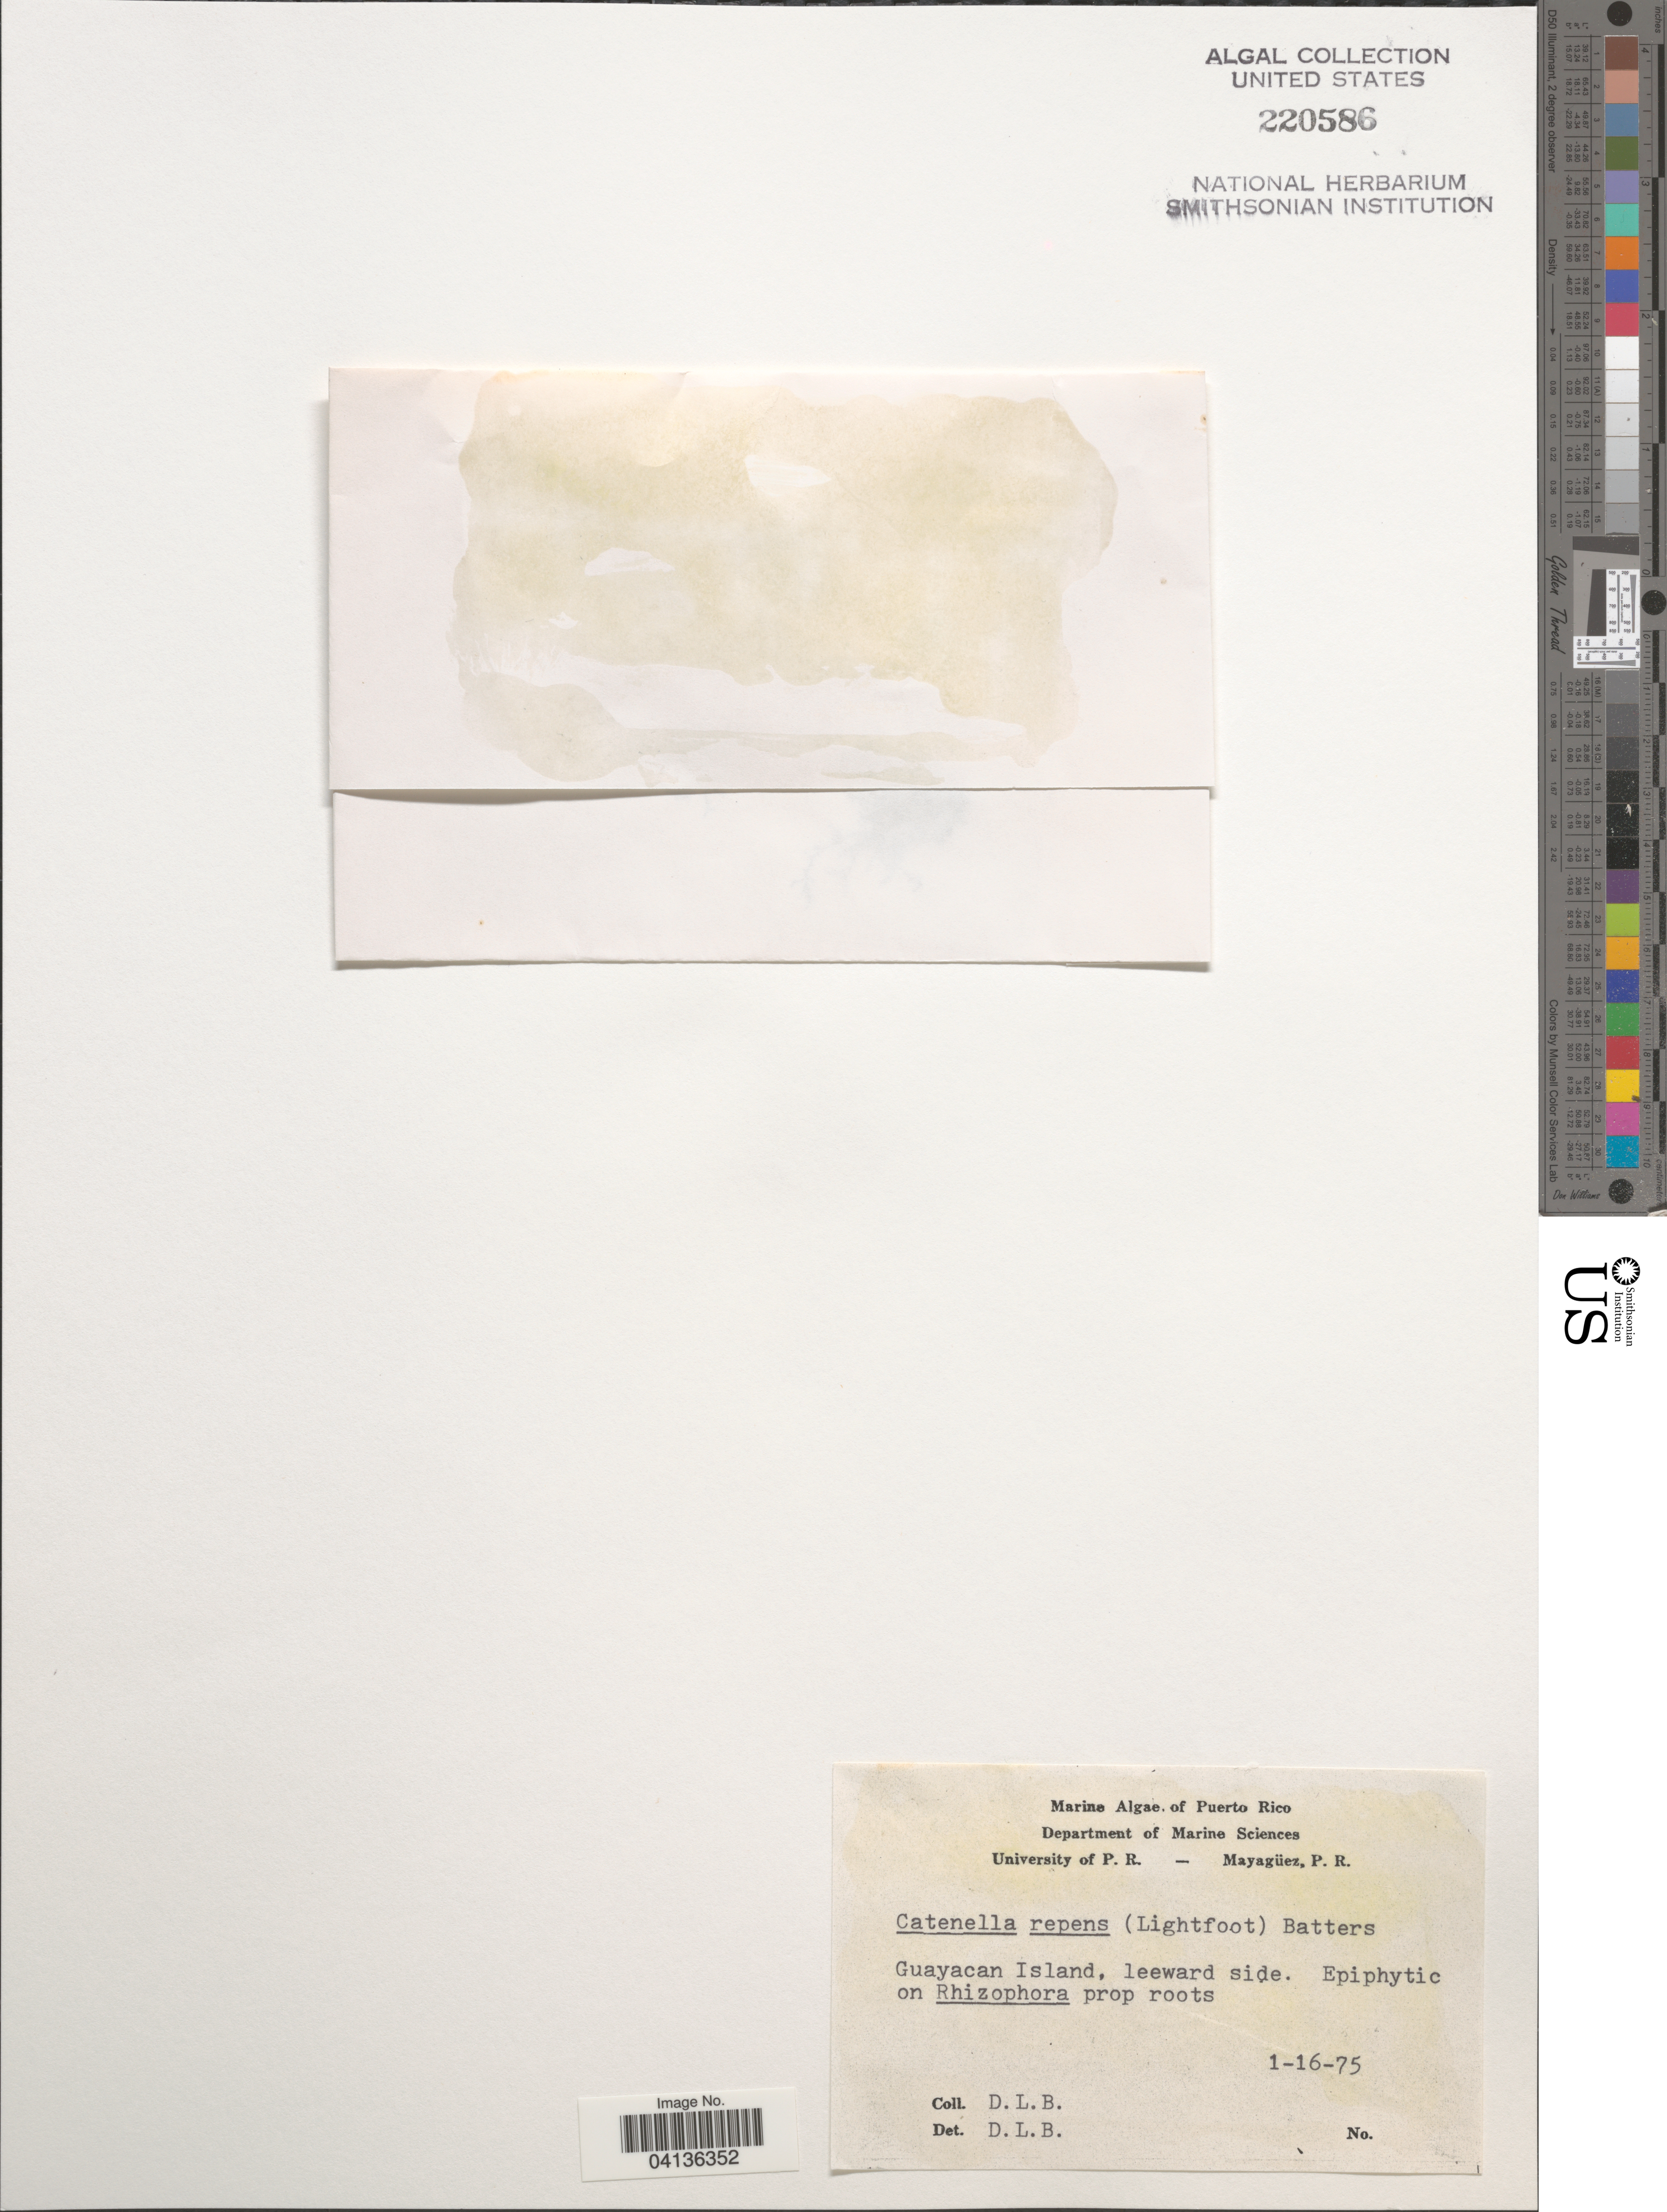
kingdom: Plantae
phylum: Rhodophyta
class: Florideophyceae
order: Gigartinales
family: Caulacanthaceae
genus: Catenella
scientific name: Catenella caespitosa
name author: (With.) L.M. Irvine in Parke & P.S. Dixon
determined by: Algae name updating Project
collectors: D. L. B.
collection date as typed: Transcribed d/m/y: 16/1/75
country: Puerto Rico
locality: Guayacan Island, leeward side.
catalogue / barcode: US 220586